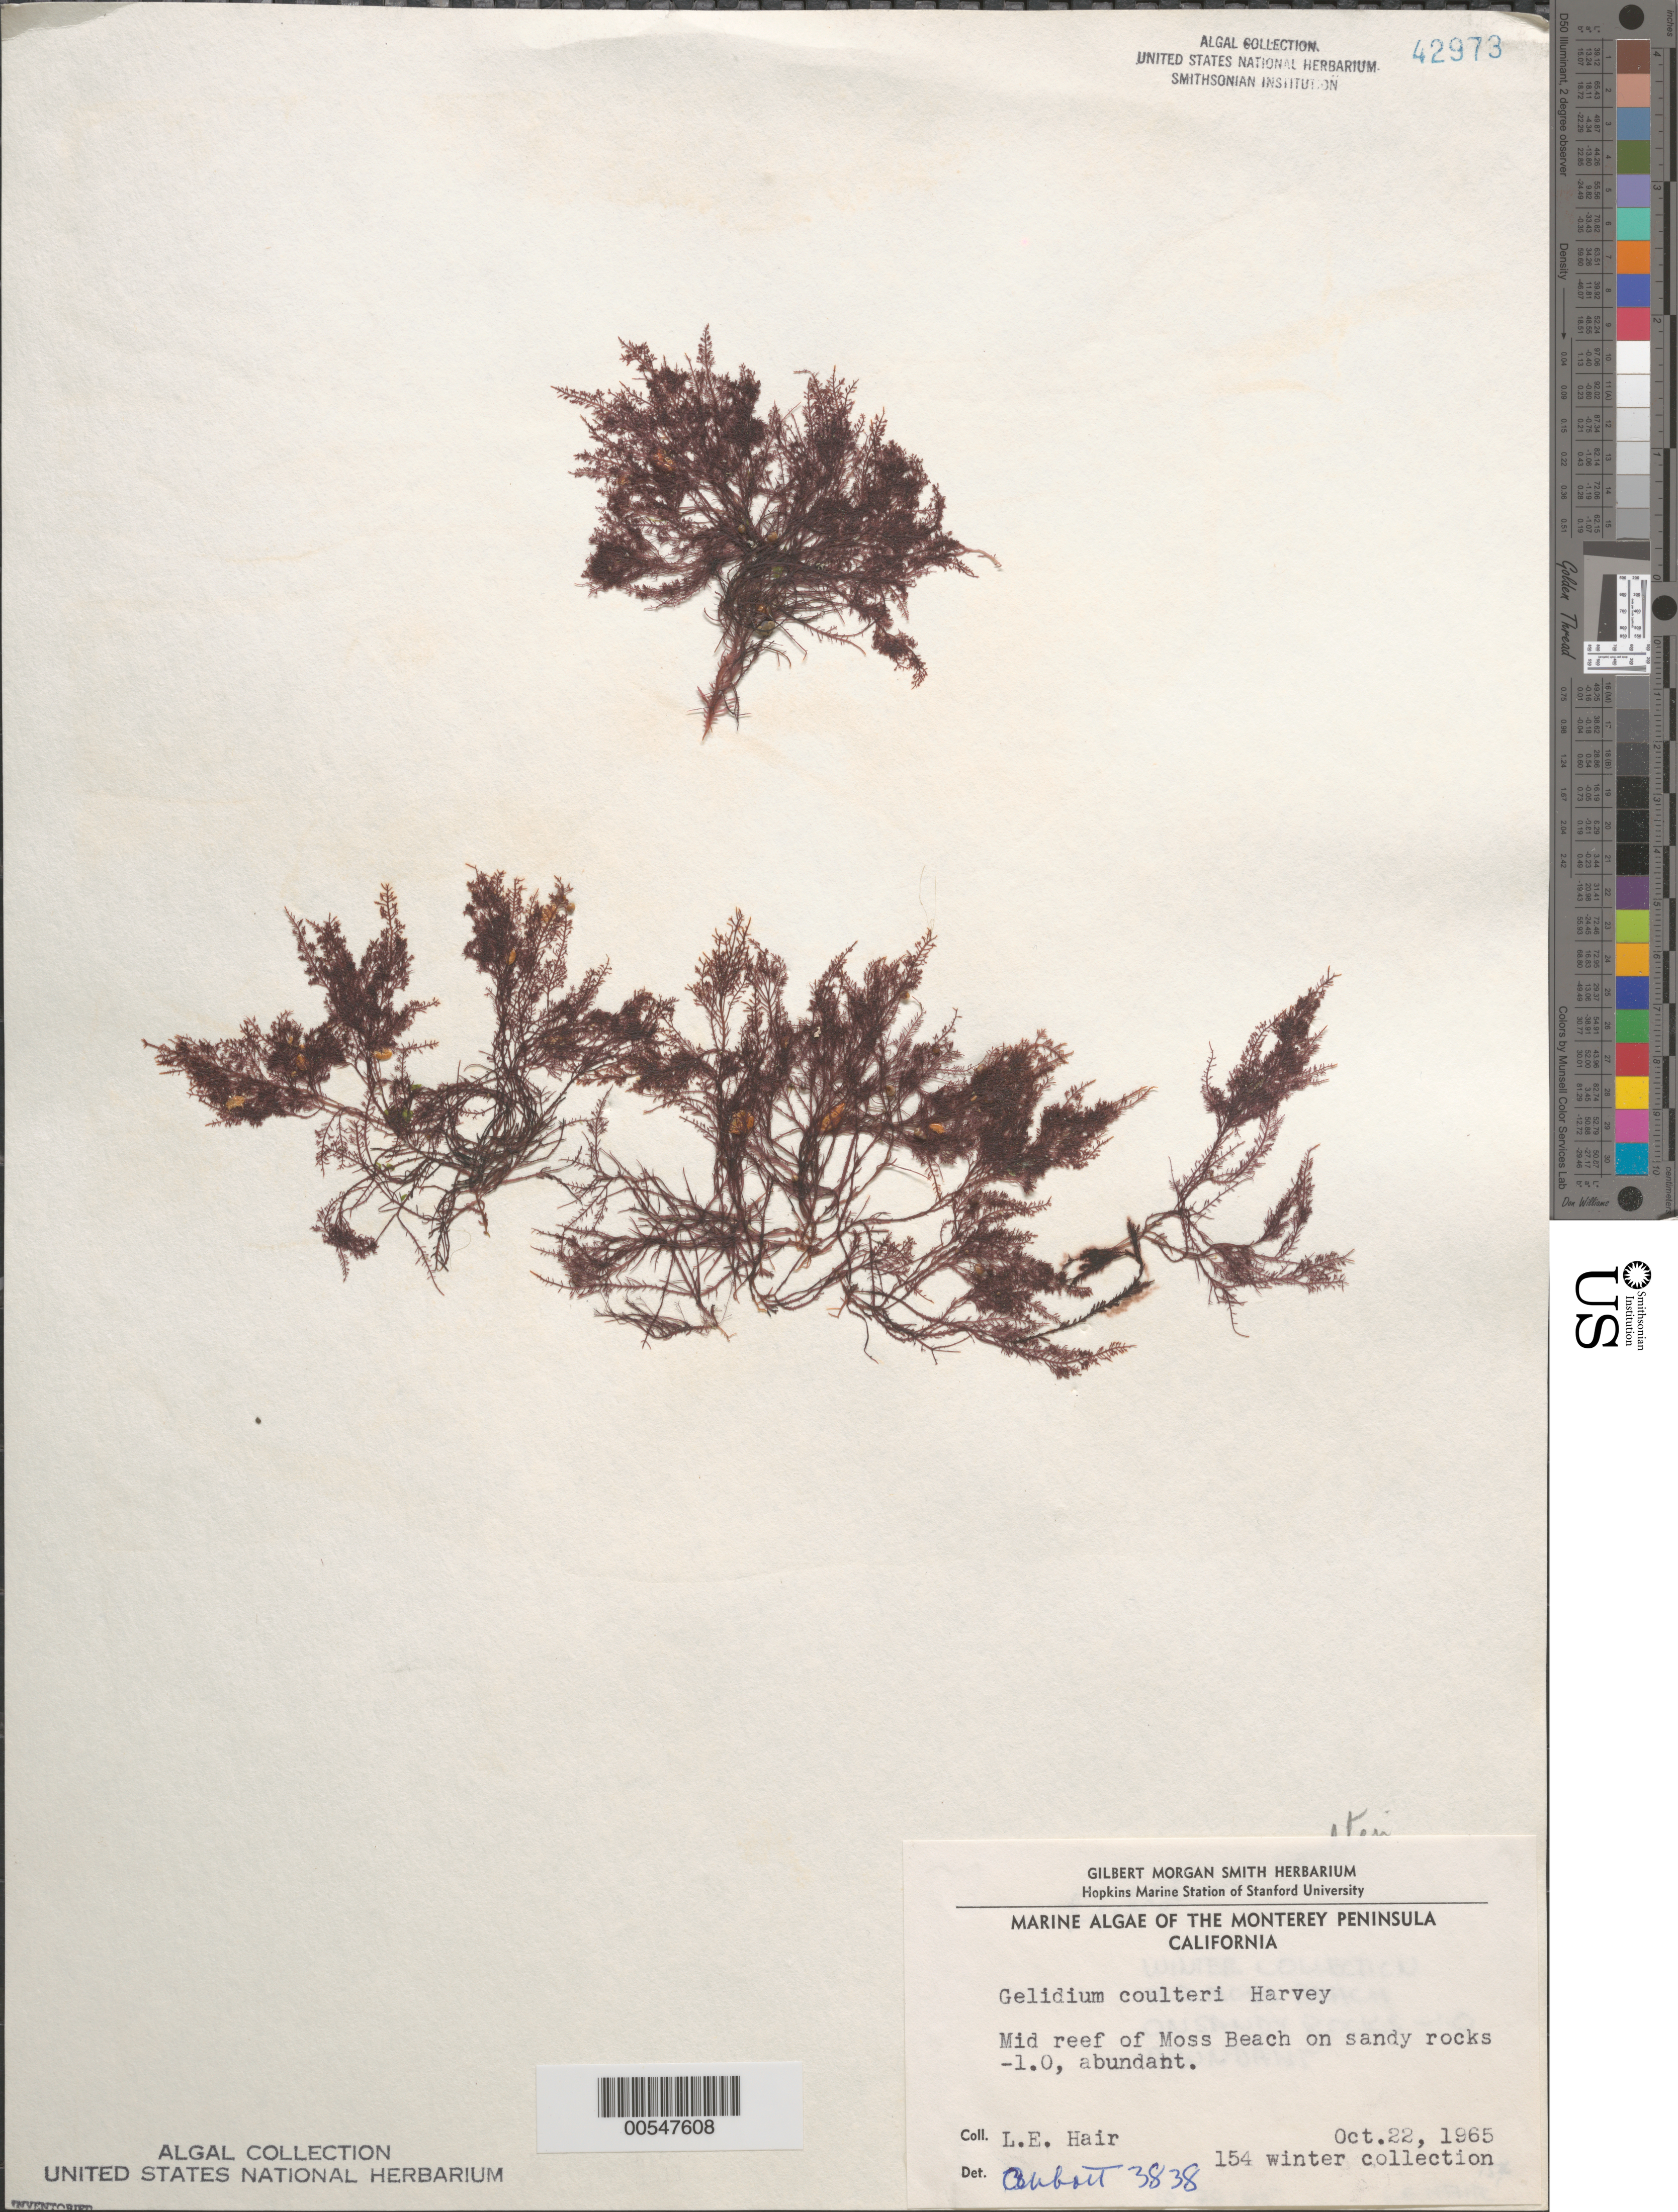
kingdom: Plantae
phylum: Rhodophyta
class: Florideophyceae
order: Gelidiales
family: Gelidiaceae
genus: Gelidium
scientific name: Gelidium coulteri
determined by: Abbott, Isabella A.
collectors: L. Hair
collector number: LEH 154 & IAA 3838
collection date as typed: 22 Oct 1965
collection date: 1965-10-22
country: United States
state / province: California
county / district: Monterey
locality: Middle Reef of Moss Beach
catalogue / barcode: US 42973